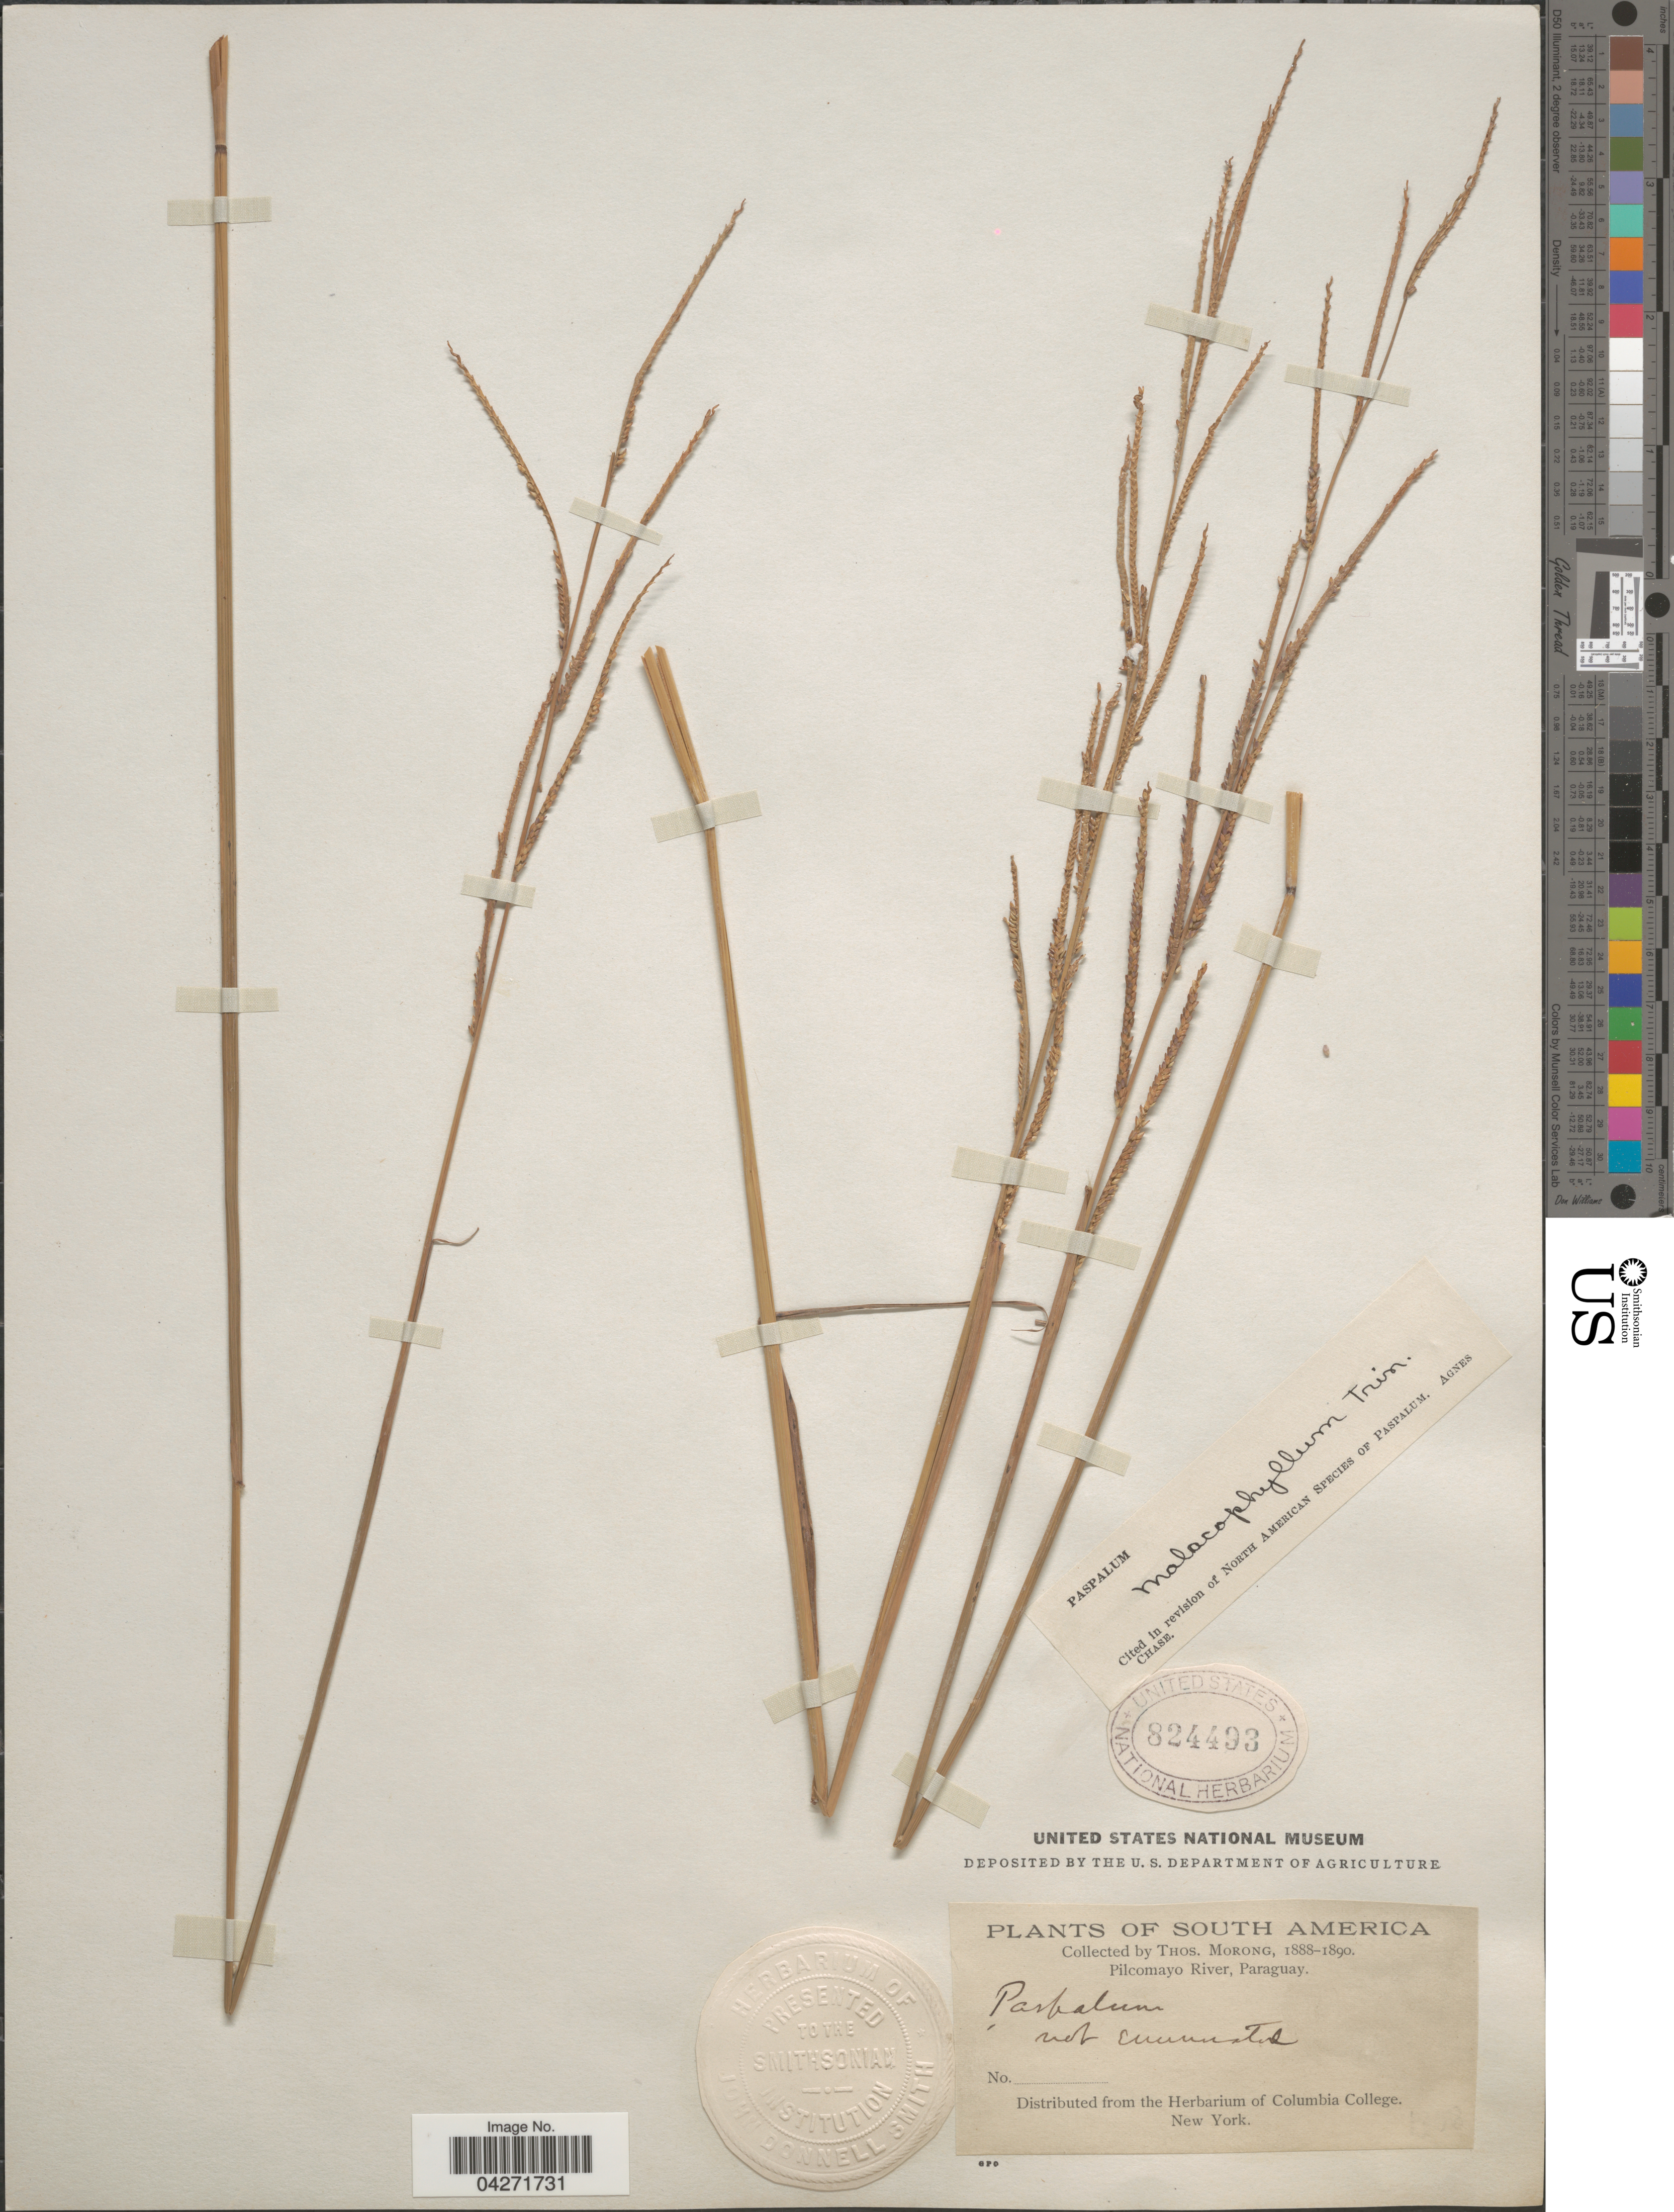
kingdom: Plantae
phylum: Tracheophyta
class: Liliopsida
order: Poales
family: Poaceae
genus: Paspalum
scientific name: Paspalum malacophyllum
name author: Trin.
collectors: ex herb. T. Morong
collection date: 1888/1890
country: Paraguay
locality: Pilcomayo River.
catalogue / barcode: US 824493